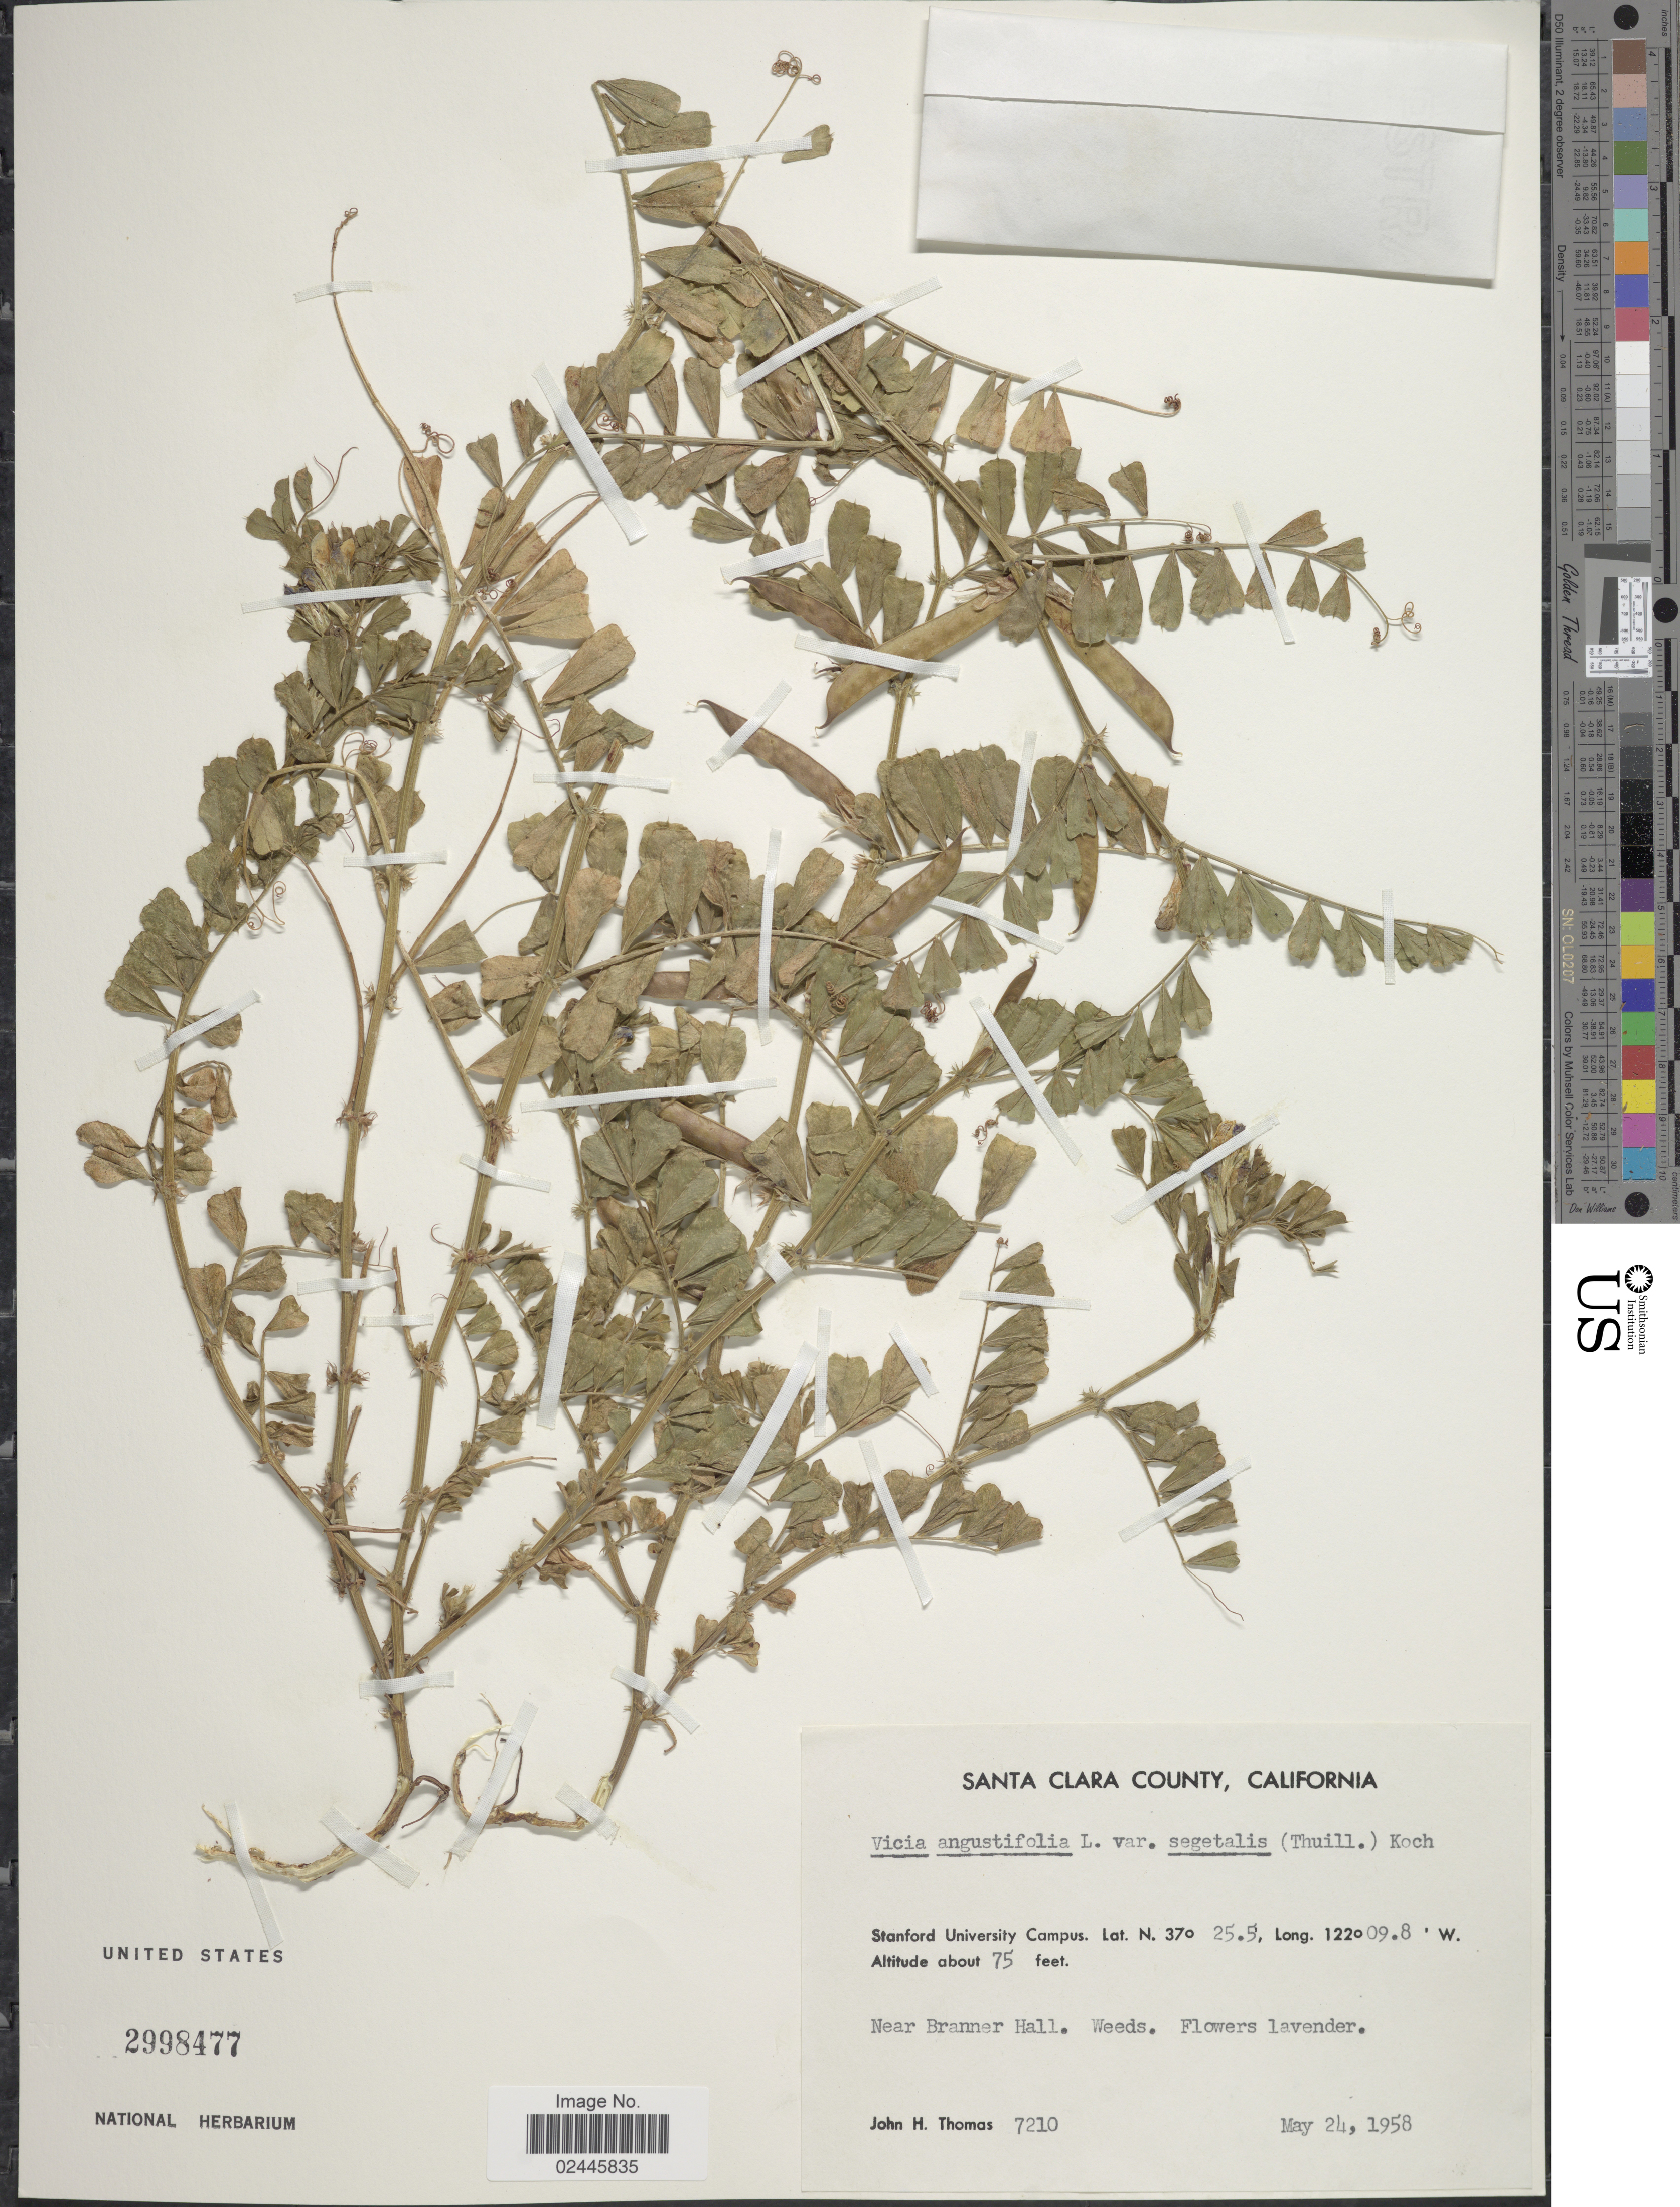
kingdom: Plantae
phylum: Tracheophyta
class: Magnoliopsida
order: Fabales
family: Fabaceae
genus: Vicia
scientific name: Vicia angustifolia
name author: L.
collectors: J. H. Thomas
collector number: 7210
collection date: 1958-05-24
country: United States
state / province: California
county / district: Santa Clara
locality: Santa Clara County, Stanford University Campus, Near Branner Hall.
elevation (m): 23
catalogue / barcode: US 2998477